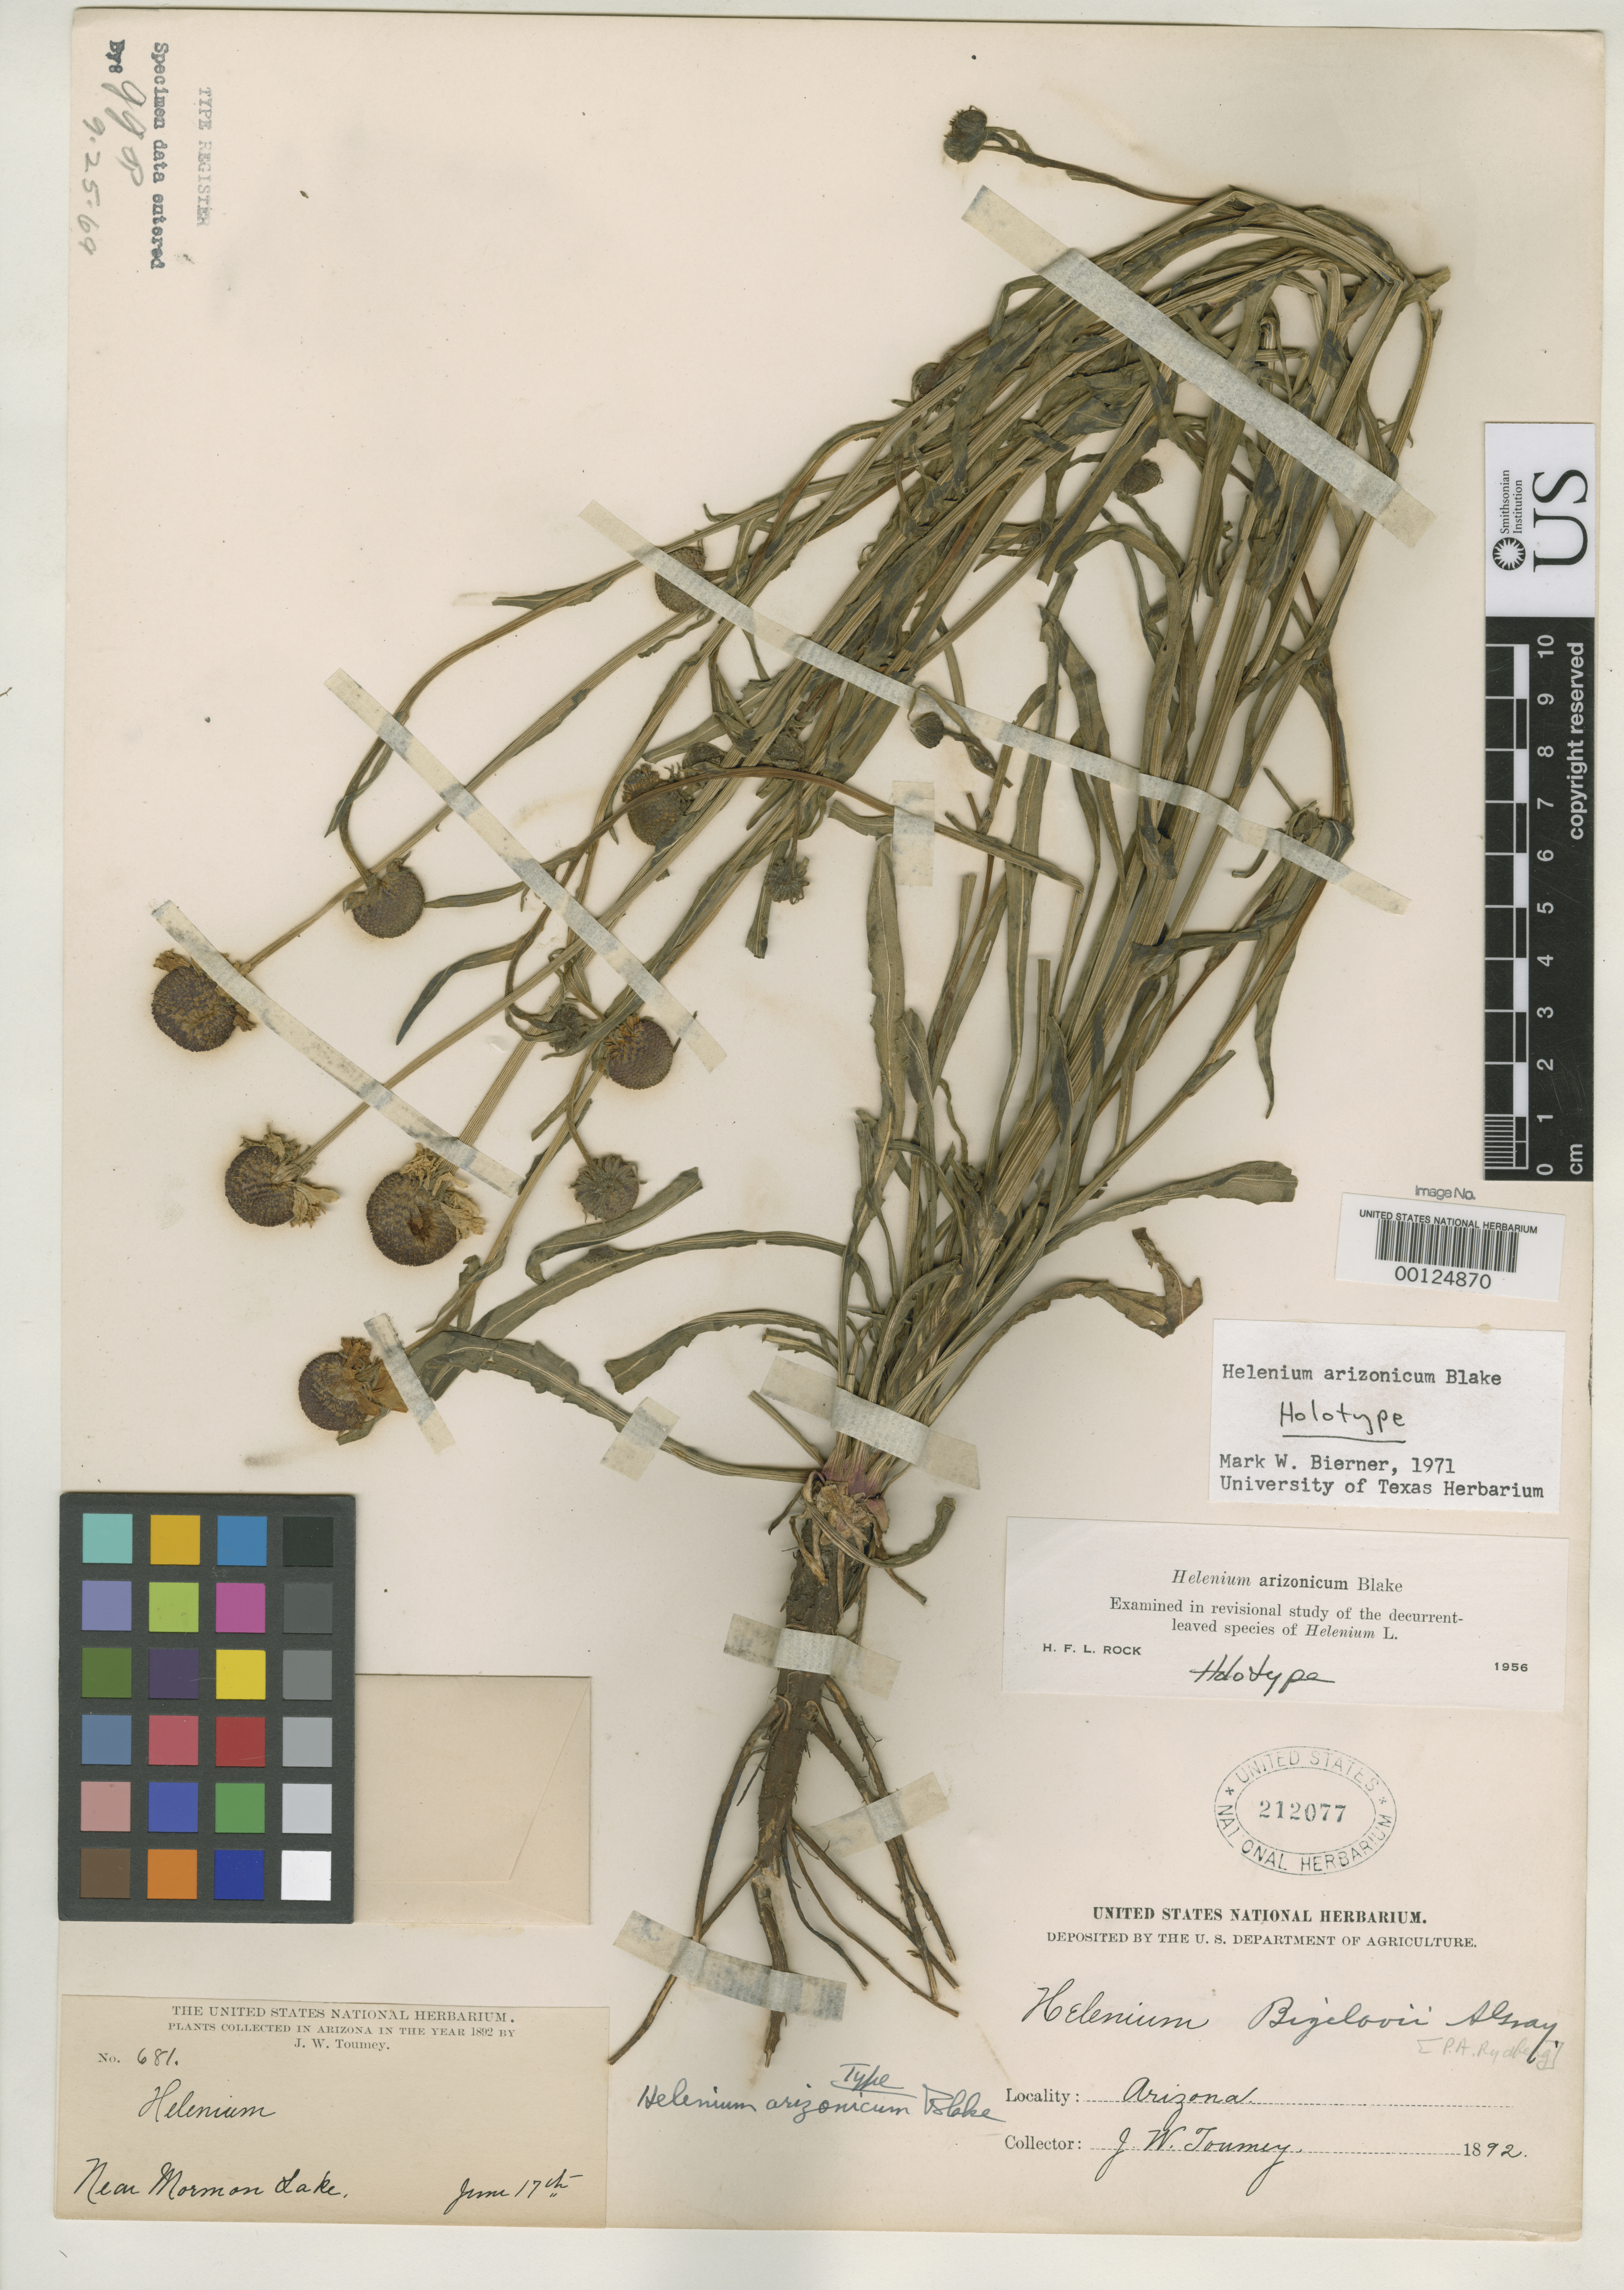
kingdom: Plantae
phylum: Tracheophyta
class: Magnoliopsida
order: Asterales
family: Asteraceae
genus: Helenium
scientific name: Helenium arizonicum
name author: S.F. Blake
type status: Holotype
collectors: J. W. Toumey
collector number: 681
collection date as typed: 17 Jun 1892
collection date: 1892-06-17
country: United States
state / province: Arizona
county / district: Coconino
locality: Mormon Lake.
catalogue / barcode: US 212077